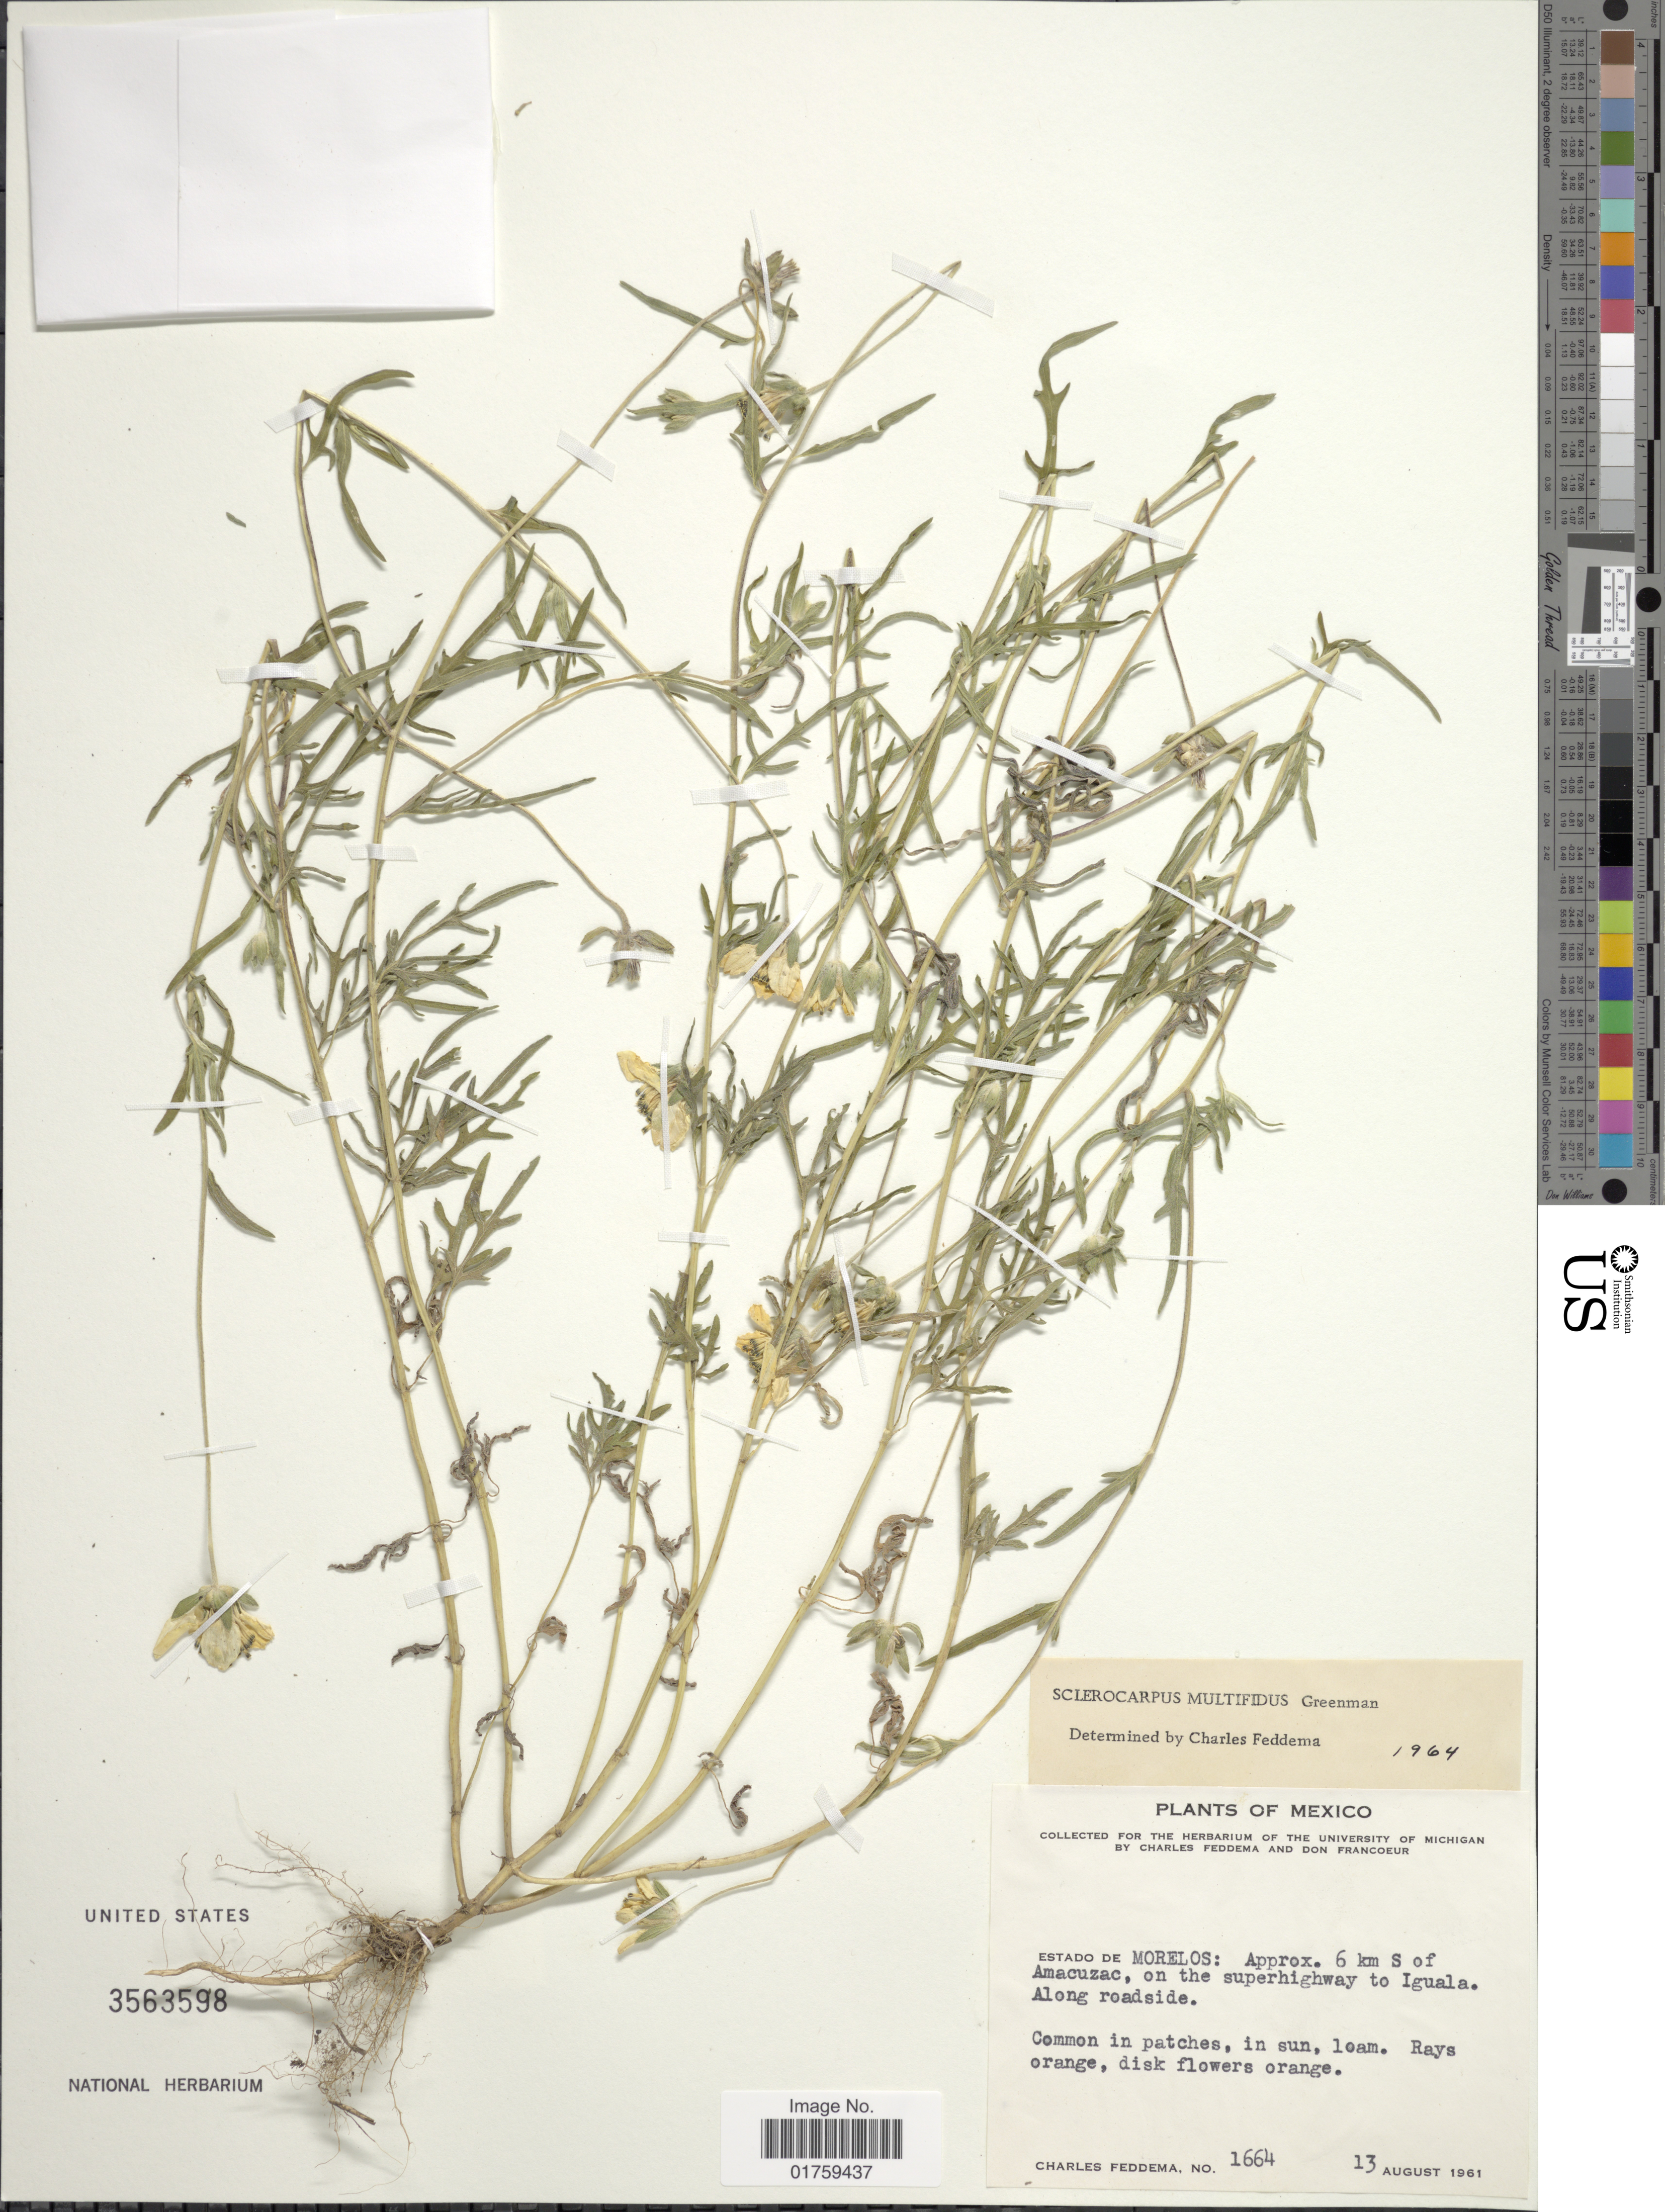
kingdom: Plantae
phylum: Tracheophyta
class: Magnoliopsida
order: Asterales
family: Asteraceae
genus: Sclerocarpus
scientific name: Sclerocarpus multifidus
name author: Greenm.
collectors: C. Feddema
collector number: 1664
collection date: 1961-08-13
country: Mexico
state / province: Morelos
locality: Estado de Morelos: Approx. 6 km S of Amacuza, on the superhighway to Iguala. Along roadside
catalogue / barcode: US 3563598